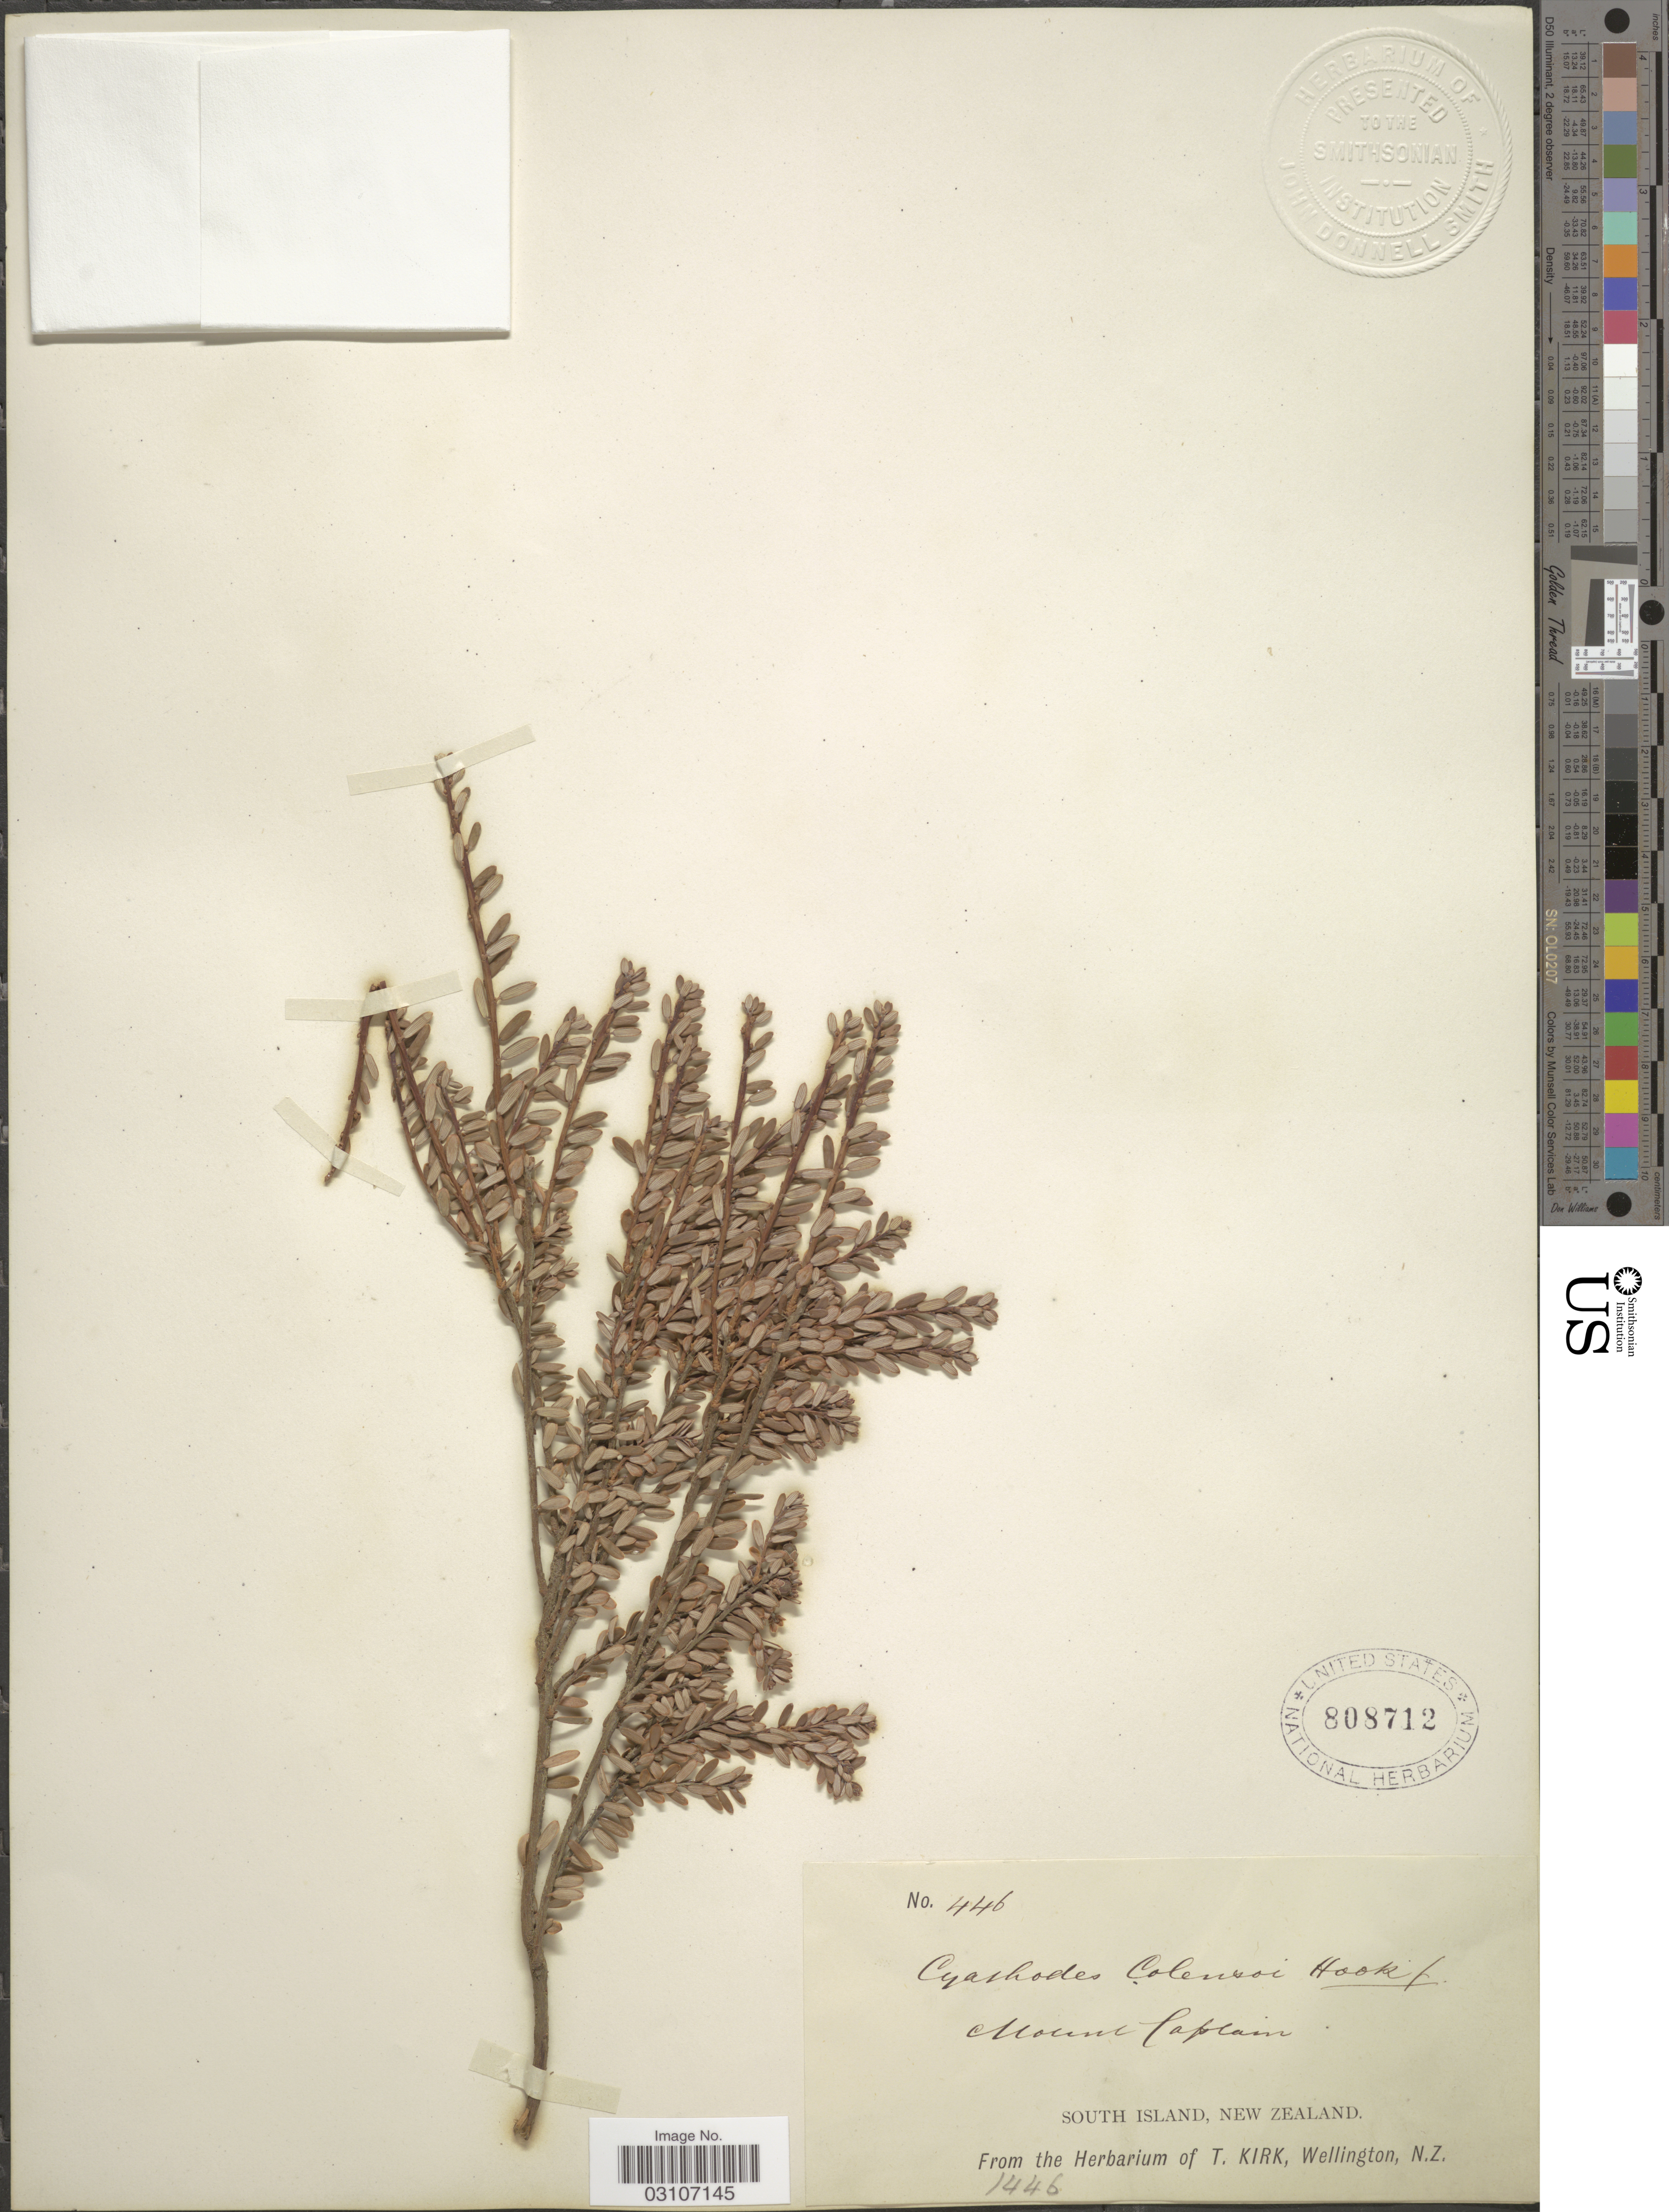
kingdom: Plantae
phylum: Tracheophyta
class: Magnoliopsida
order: Ericales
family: Ericaceae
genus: Cyathodes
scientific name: Cyathodes colensai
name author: (Hook. f.) Hook. f.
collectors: ex herb. T. Kirk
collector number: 446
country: New Zealand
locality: Mount Captain. South Island.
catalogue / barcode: US 808712